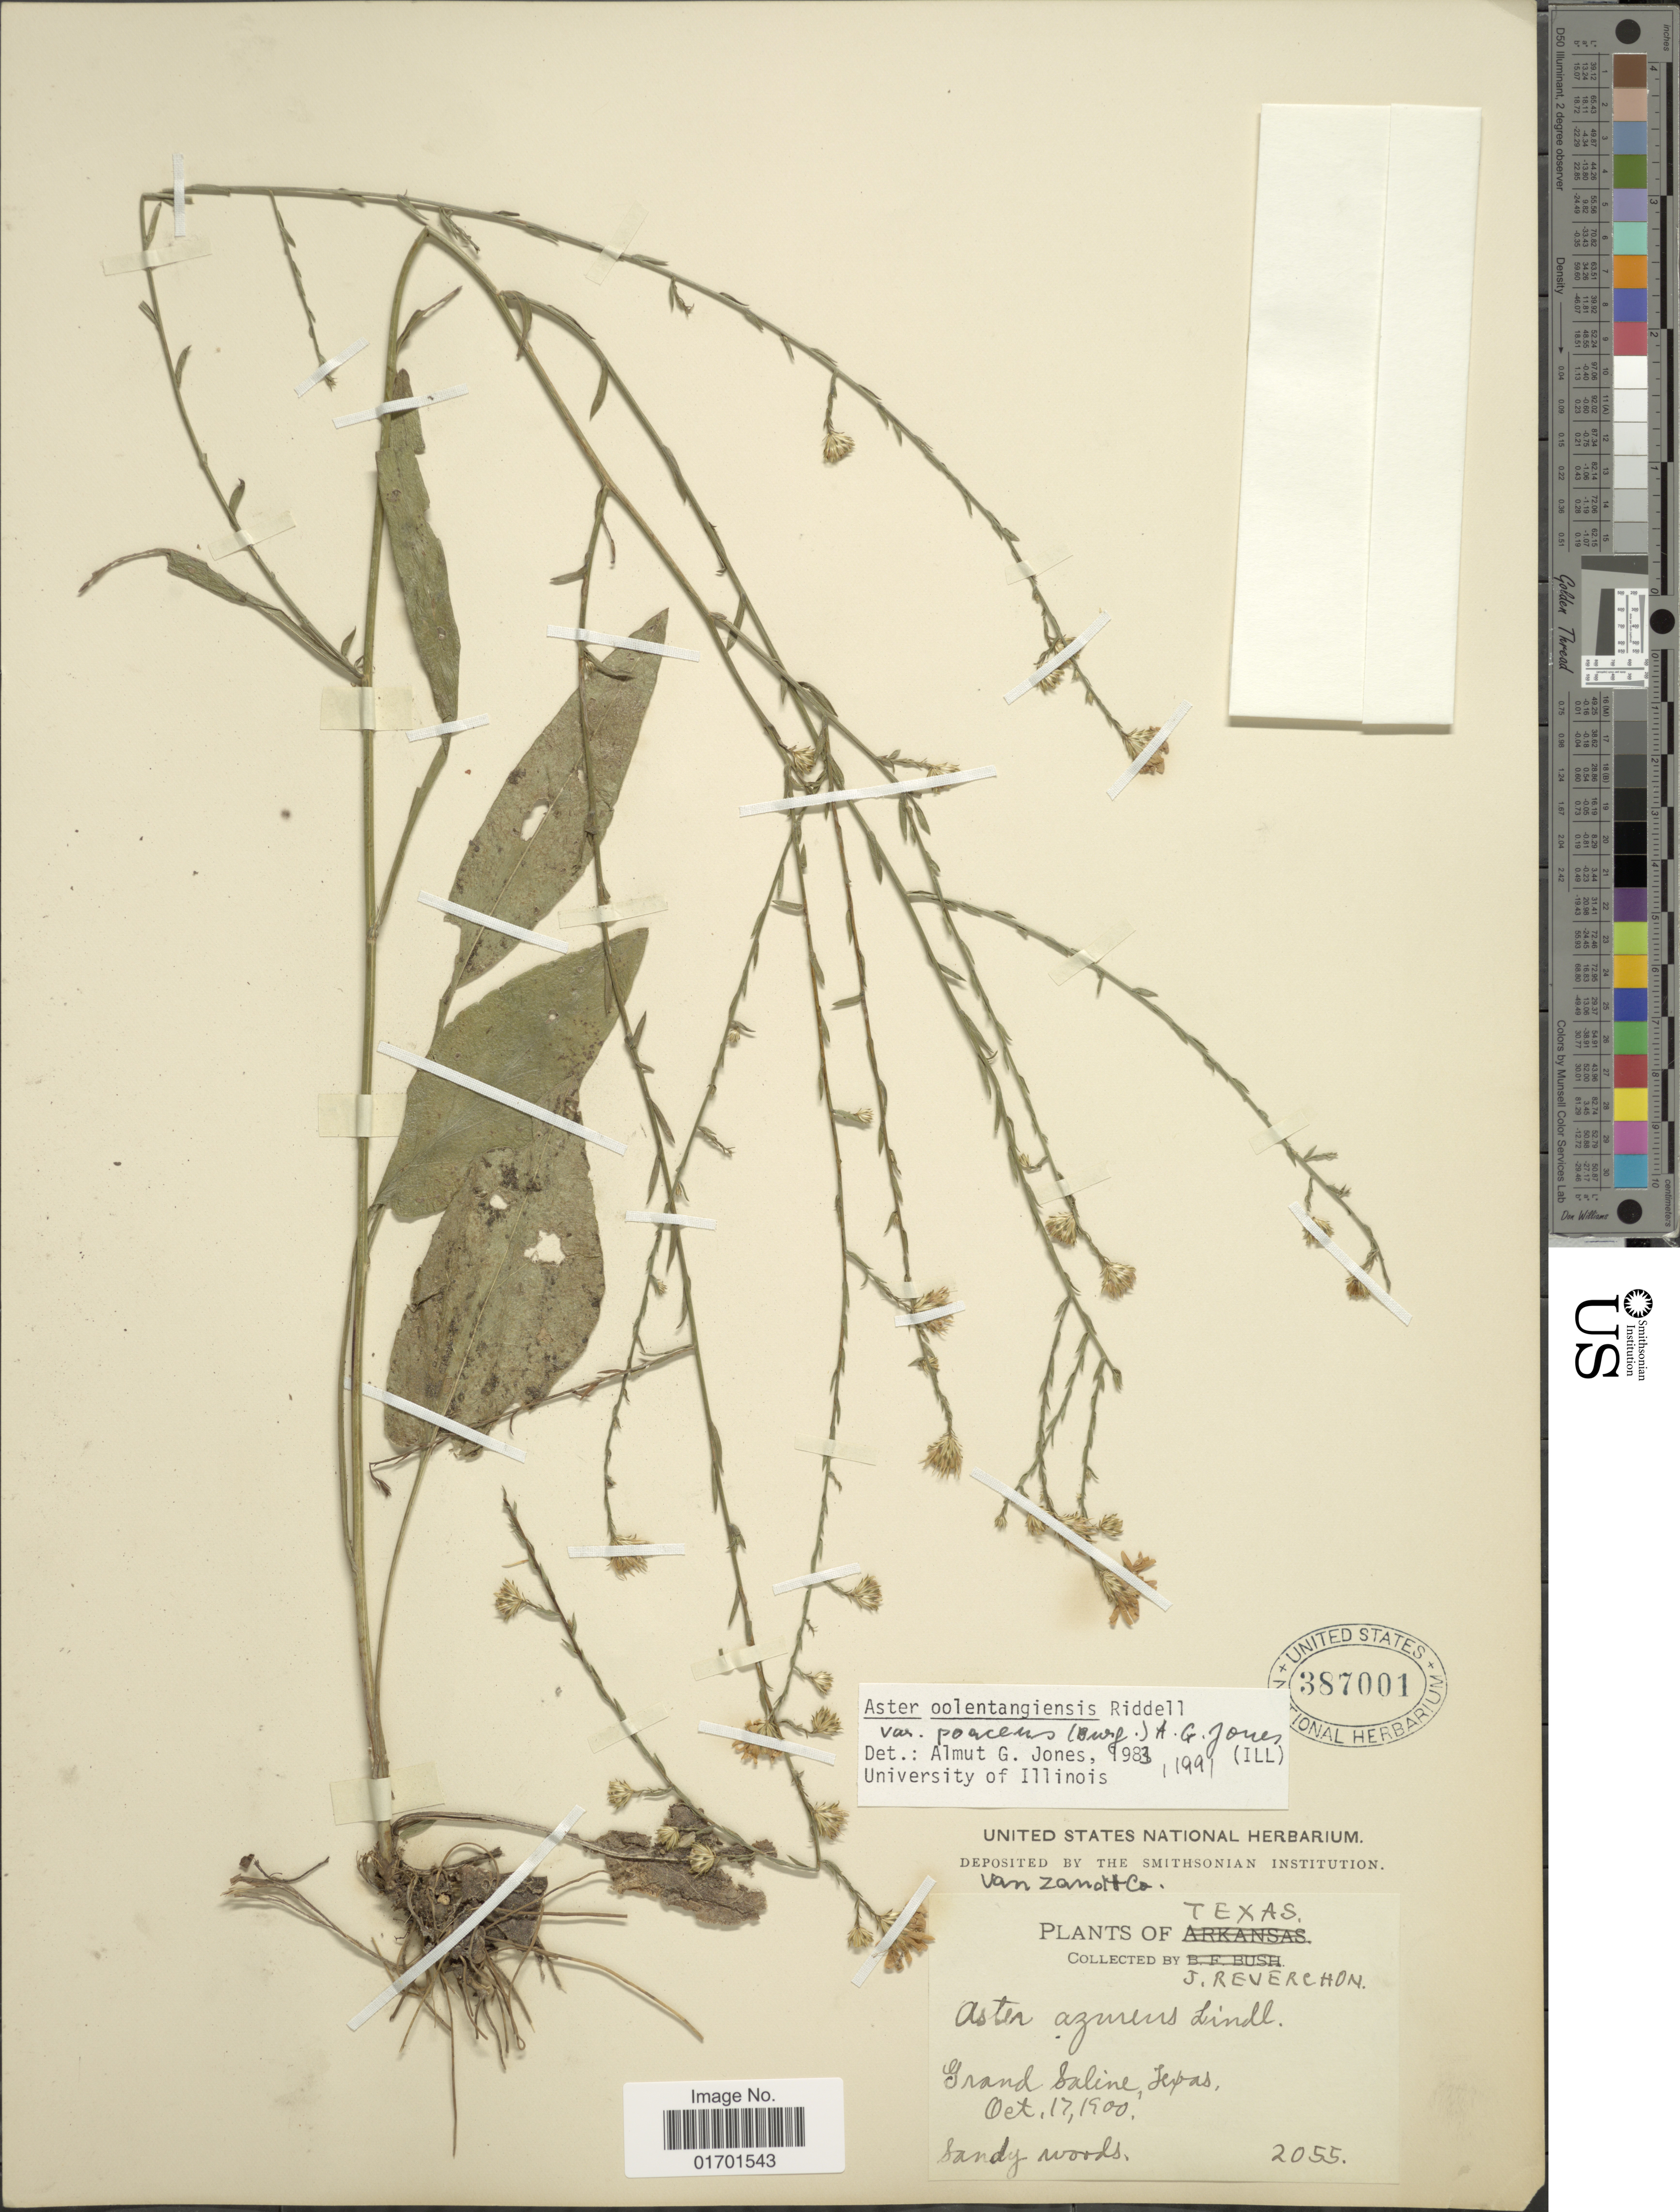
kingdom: Plantae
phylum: Tracheophyta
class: Magnoliopsida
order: Asterales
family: Asteraceae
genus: Symphyotrichum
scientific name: Symphyotrichum oolentangiense var. poaceum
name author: (E.S. Burgess) G.L. Nesom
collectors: J. Reverchon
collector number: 2055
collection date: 1900-10-17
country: United States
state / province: Texas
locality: Grand Saline.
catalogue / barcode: US 387001